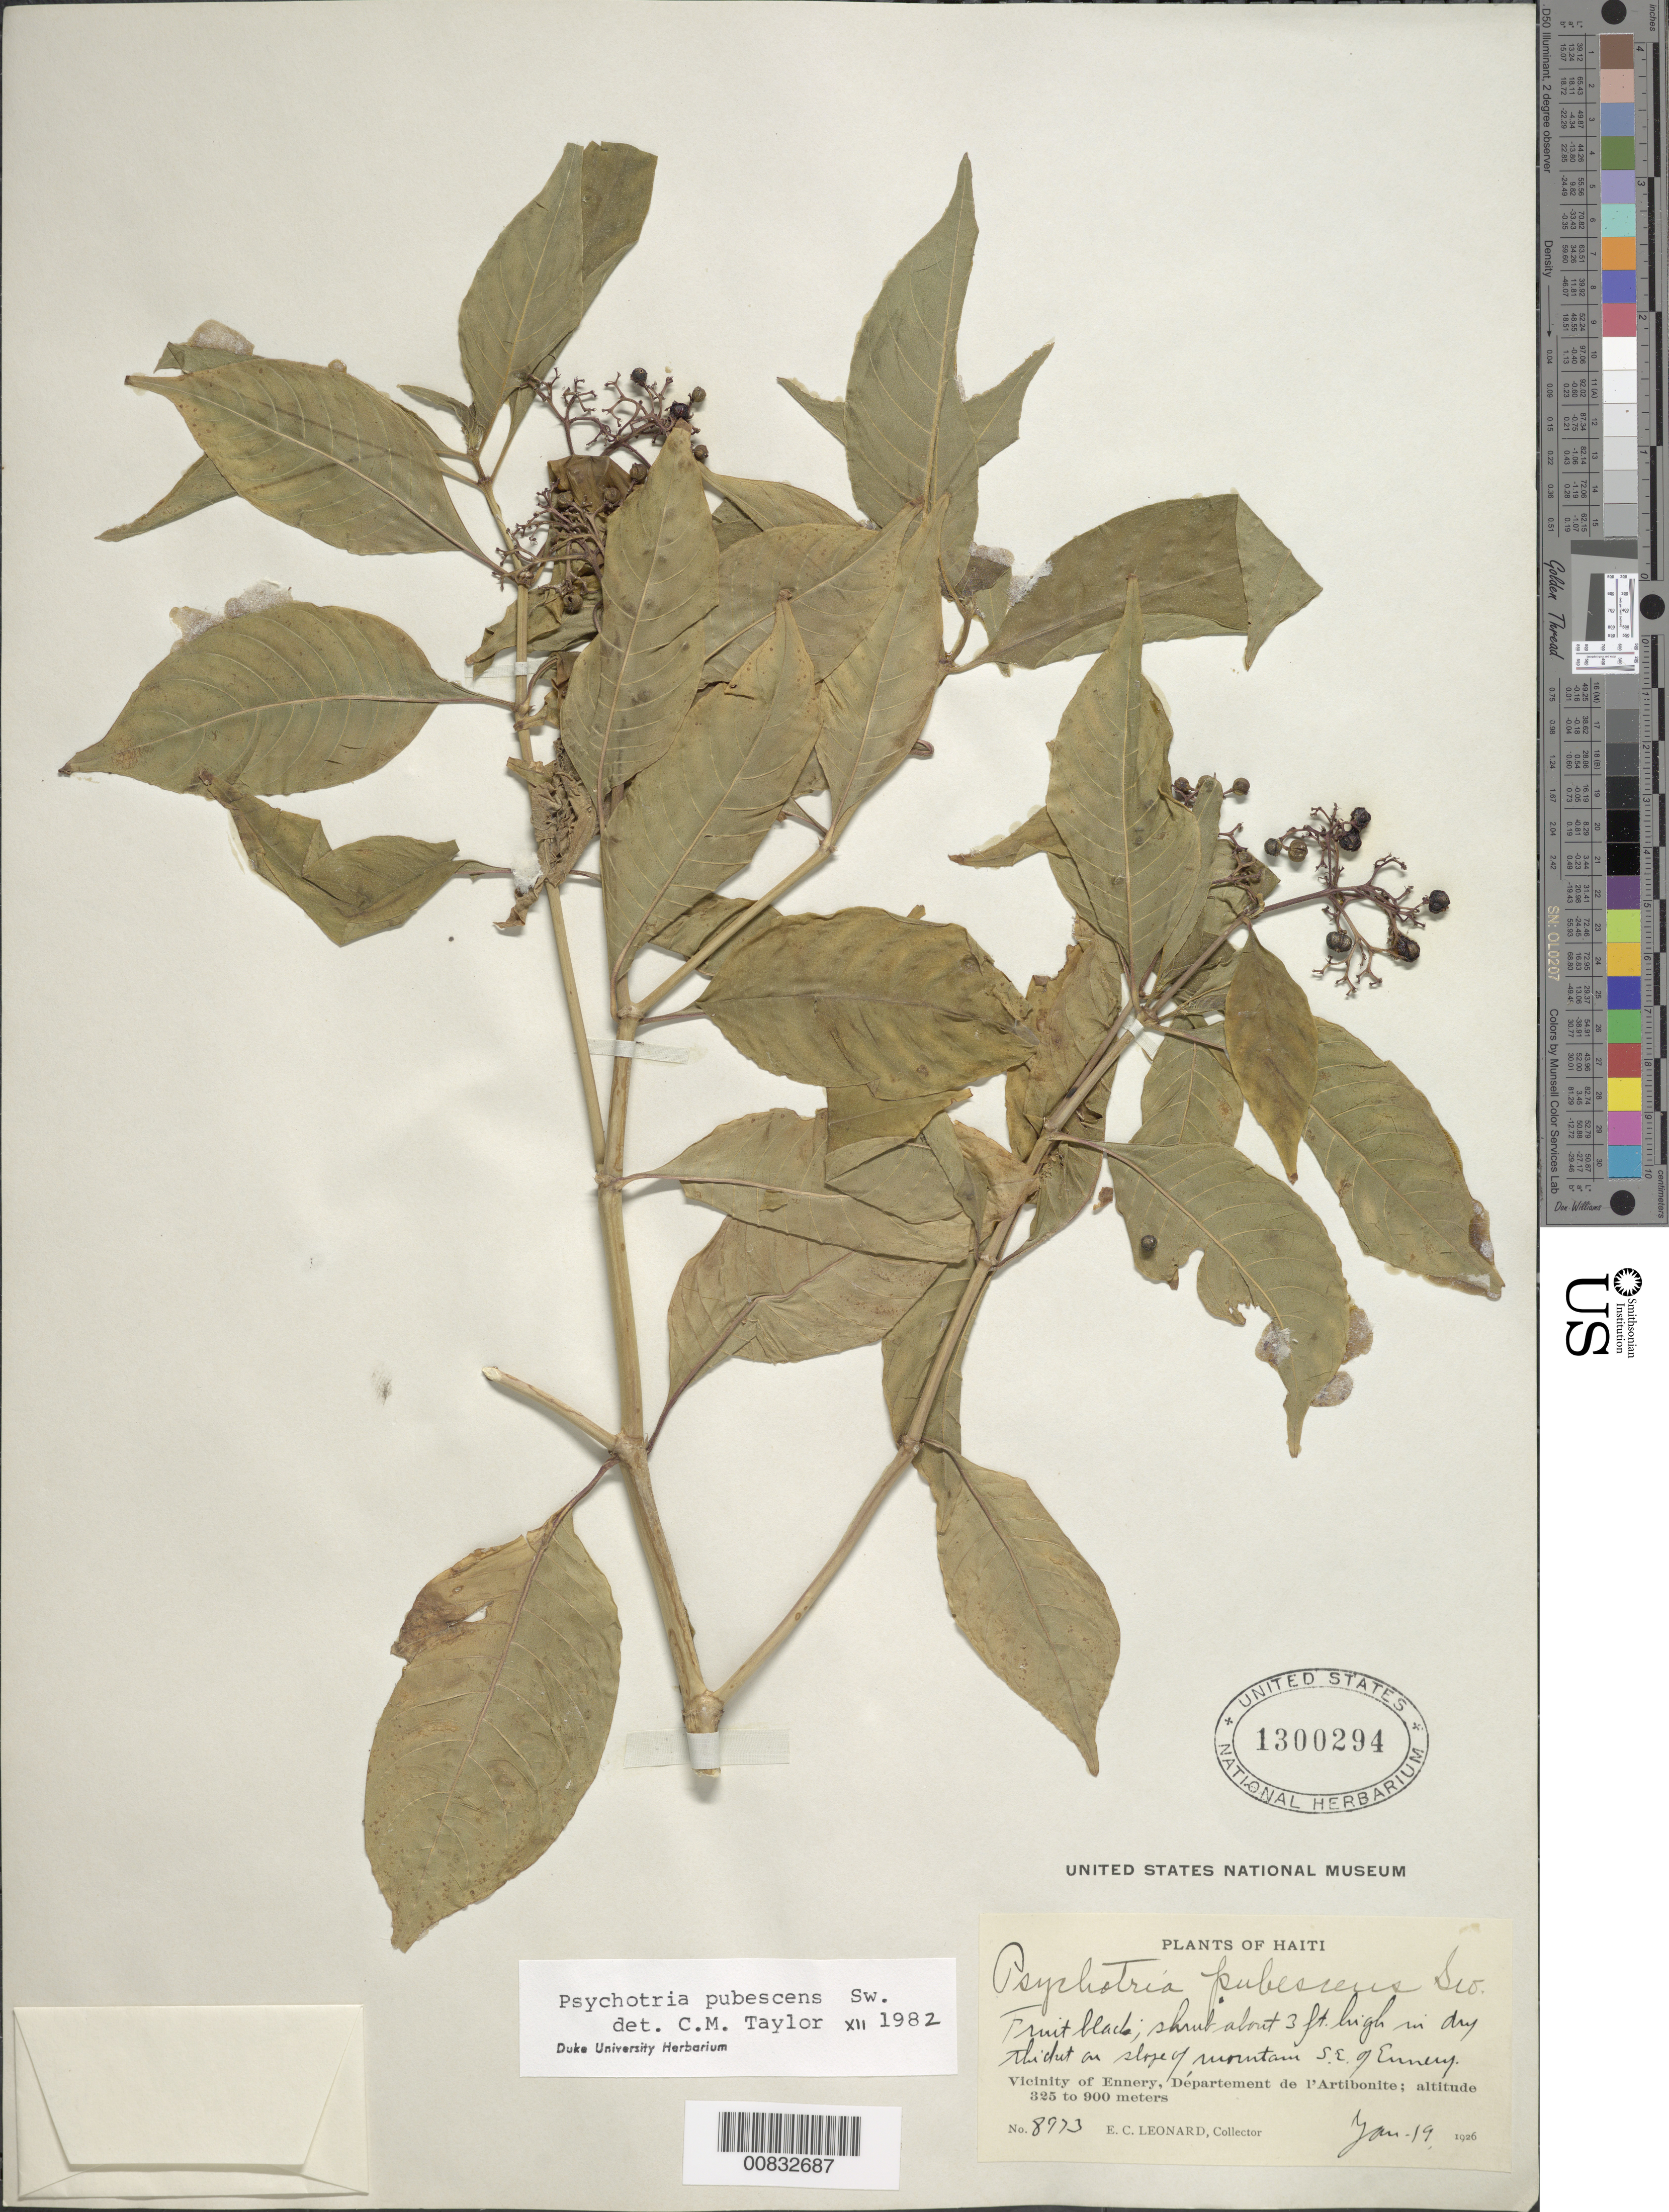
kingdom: Plantae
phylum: Tracheophyta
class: Magnoliopsida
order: Gentianales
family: Rubiaceae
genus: Psychotria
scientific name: Psychotria pubescens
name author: Sw.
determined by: Taylor, Charlotte M.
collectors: E. C. Leonard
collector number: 8973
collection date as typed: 19 Jan 1926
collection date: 1926-01-19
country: Haiti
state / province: Artibonite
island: Hispaniola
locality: Vicinity of Ennery, SE of town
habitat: Dry thicket on mountain slope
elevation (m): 325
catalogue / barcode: US 1300294